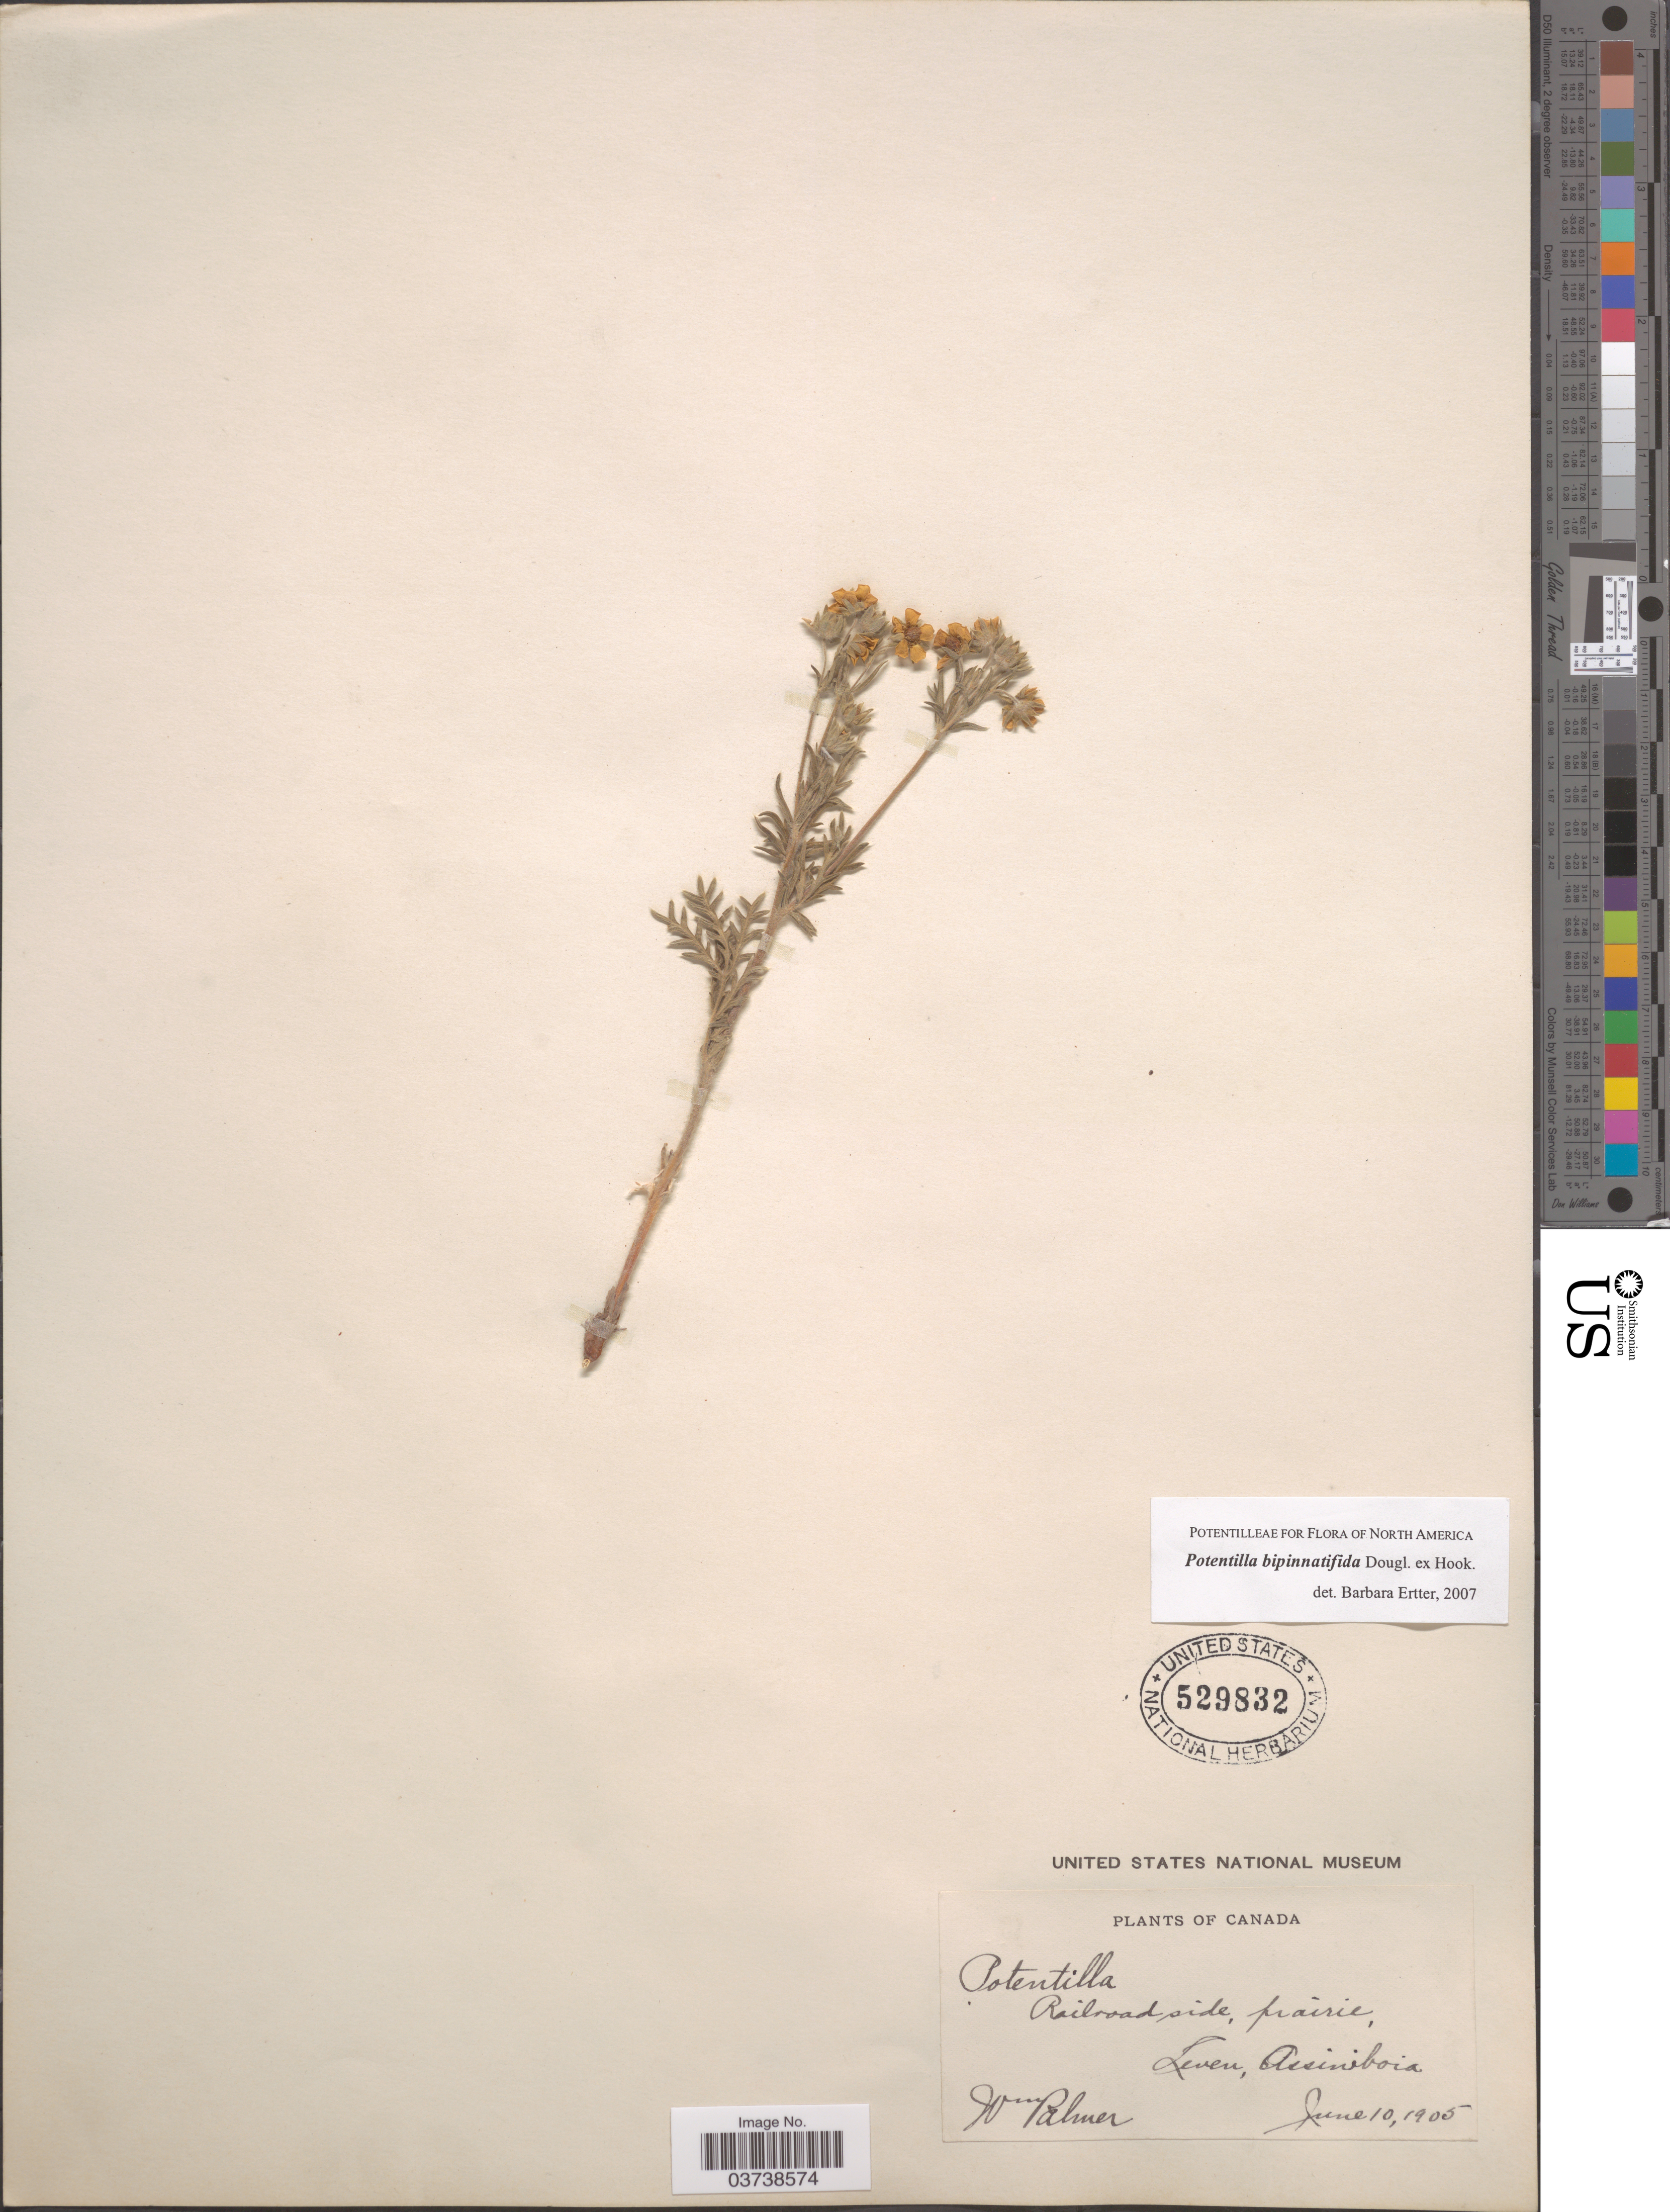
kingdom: Plantae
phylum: Tracheophyta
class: Magnoliopsida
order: Rosales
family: Rosaceae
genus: Potentilla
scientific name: Potentilla bipinnatifida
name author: Douglas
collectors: W. Palmer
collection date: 1905-06-10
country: Canada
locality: Railroad side, prairie. Leven, Assiniboia.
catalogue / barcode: US 529832